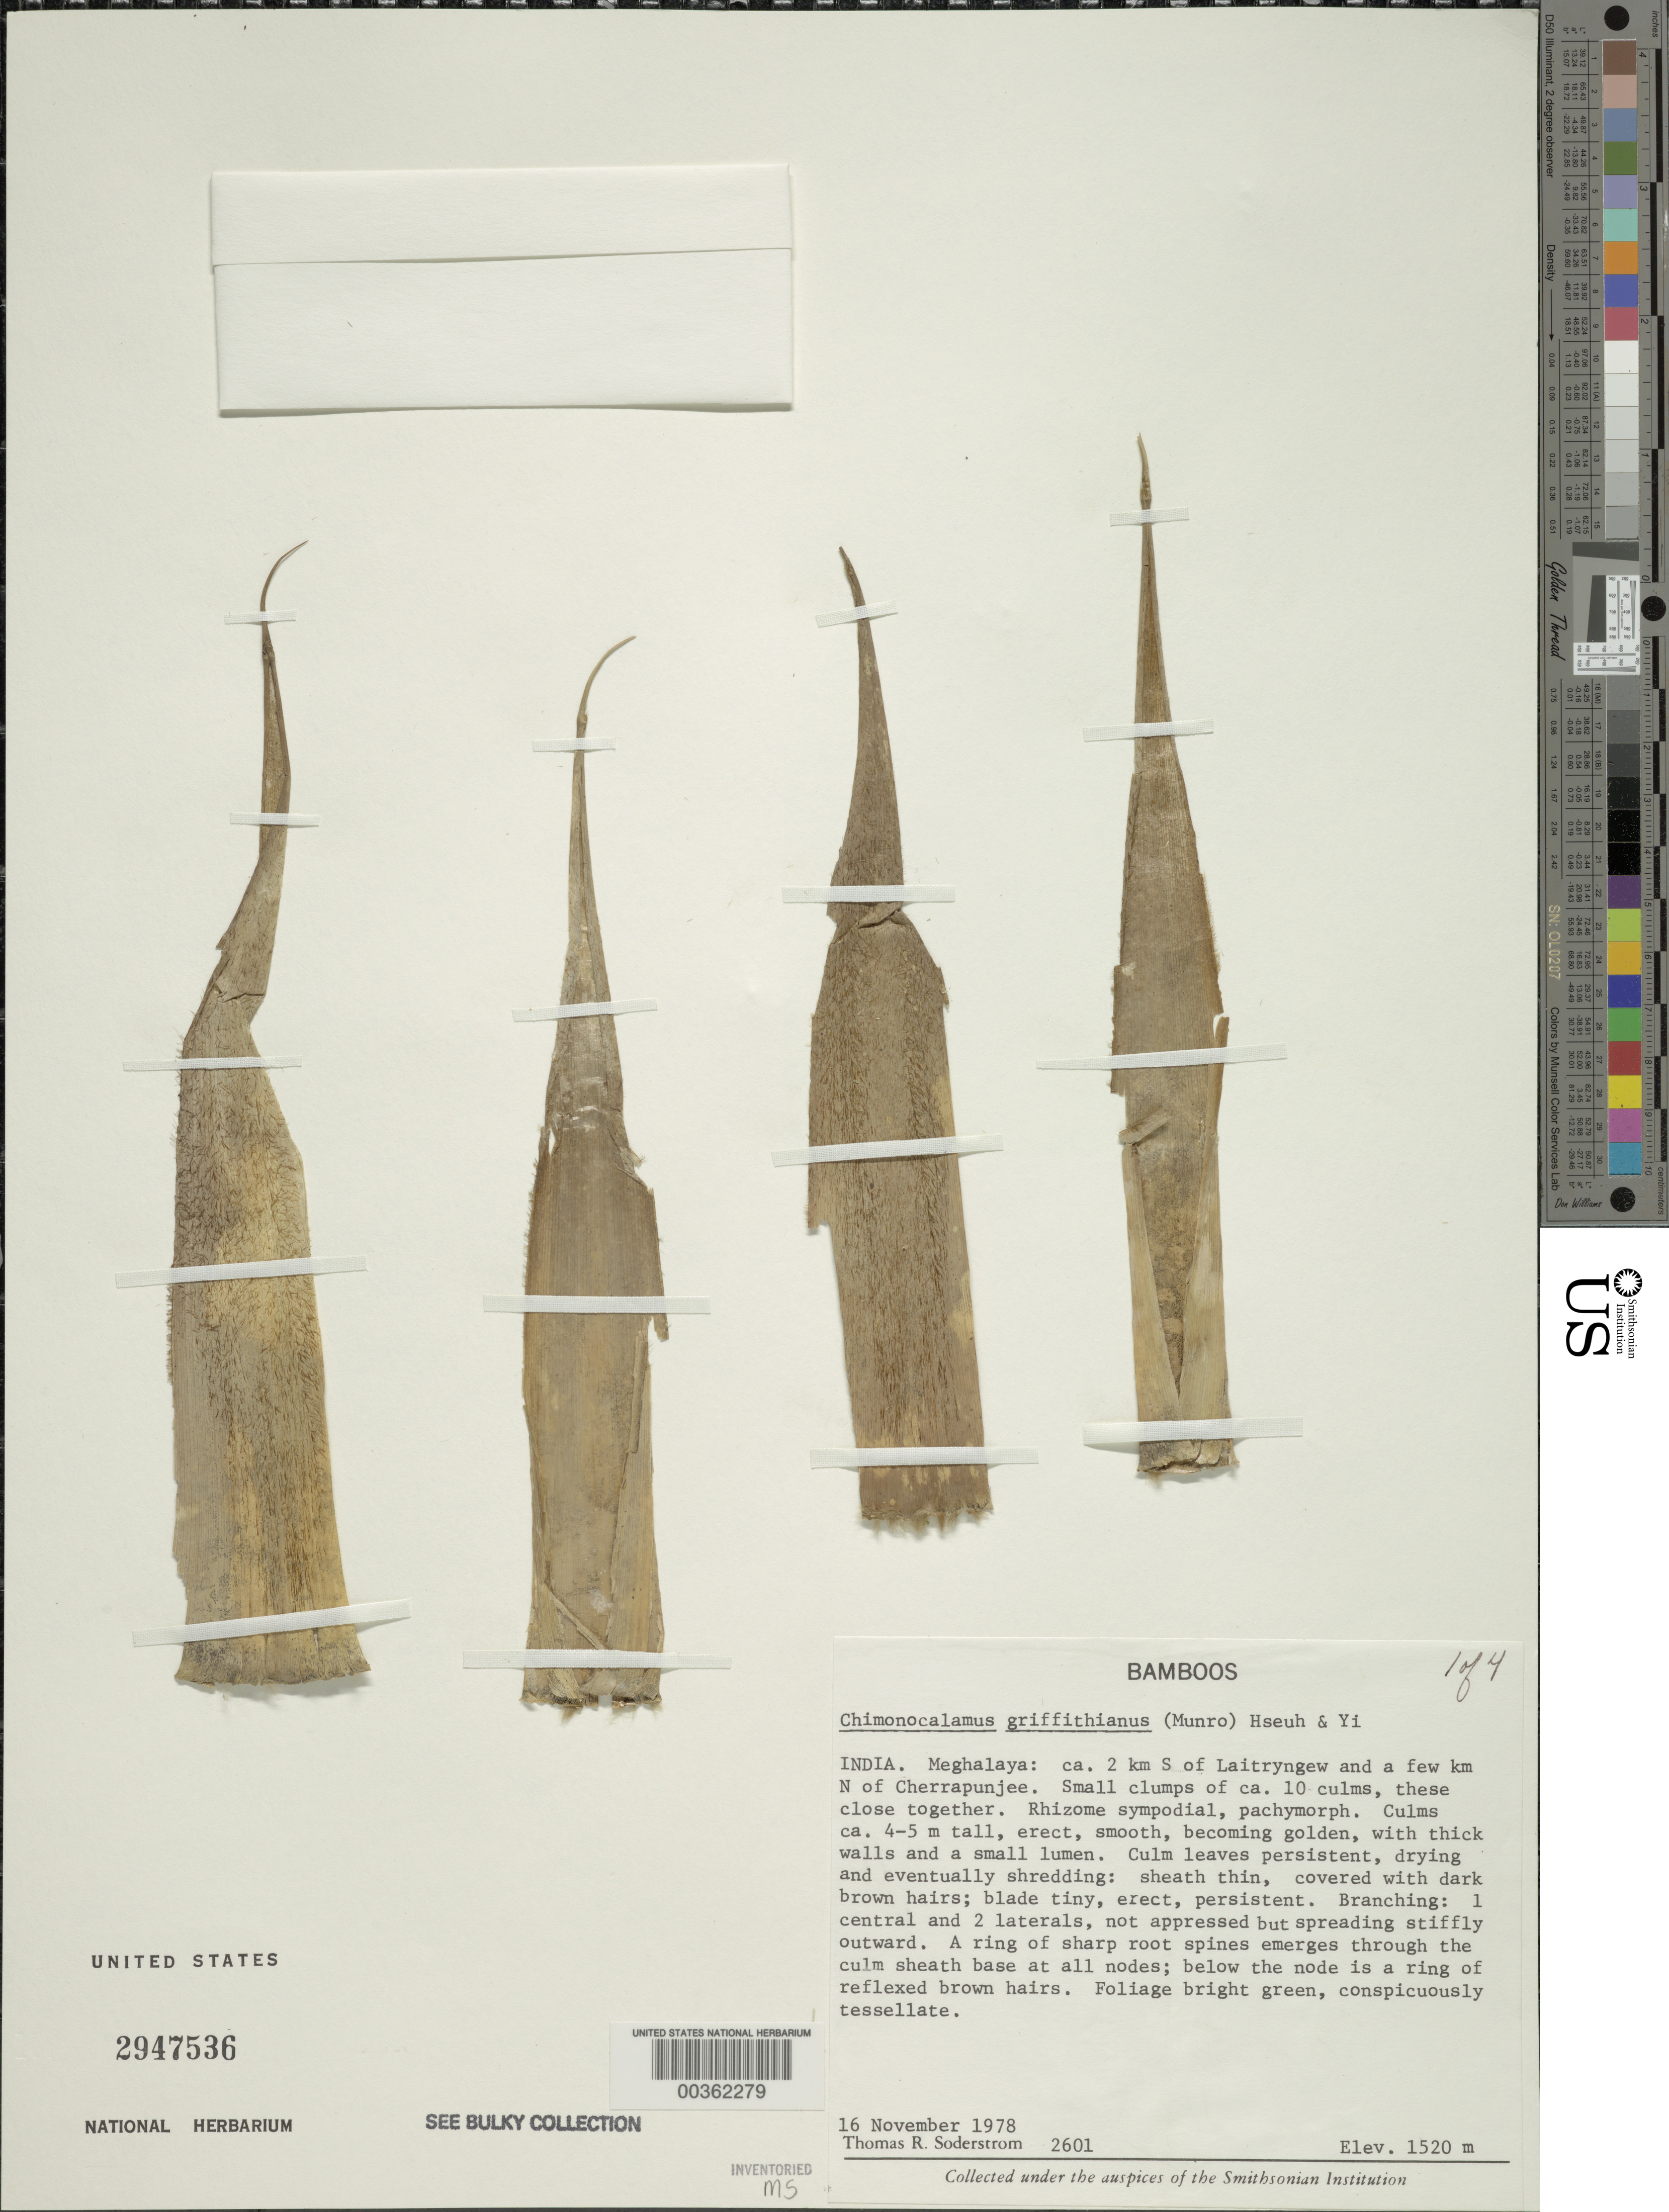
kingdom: Plantae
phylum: Tracheophyta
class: Liliopsida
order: Poales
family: Poaceae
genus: Chimonocalamus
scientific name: Chimonocalamus griffithianus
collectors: T. R. Soderstrom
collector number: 2601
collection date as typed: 16 Nov 1978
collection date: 1978-11-16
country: India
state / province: Meghalaya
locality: Meghalaya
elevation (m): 1520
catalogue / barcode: US 2947536